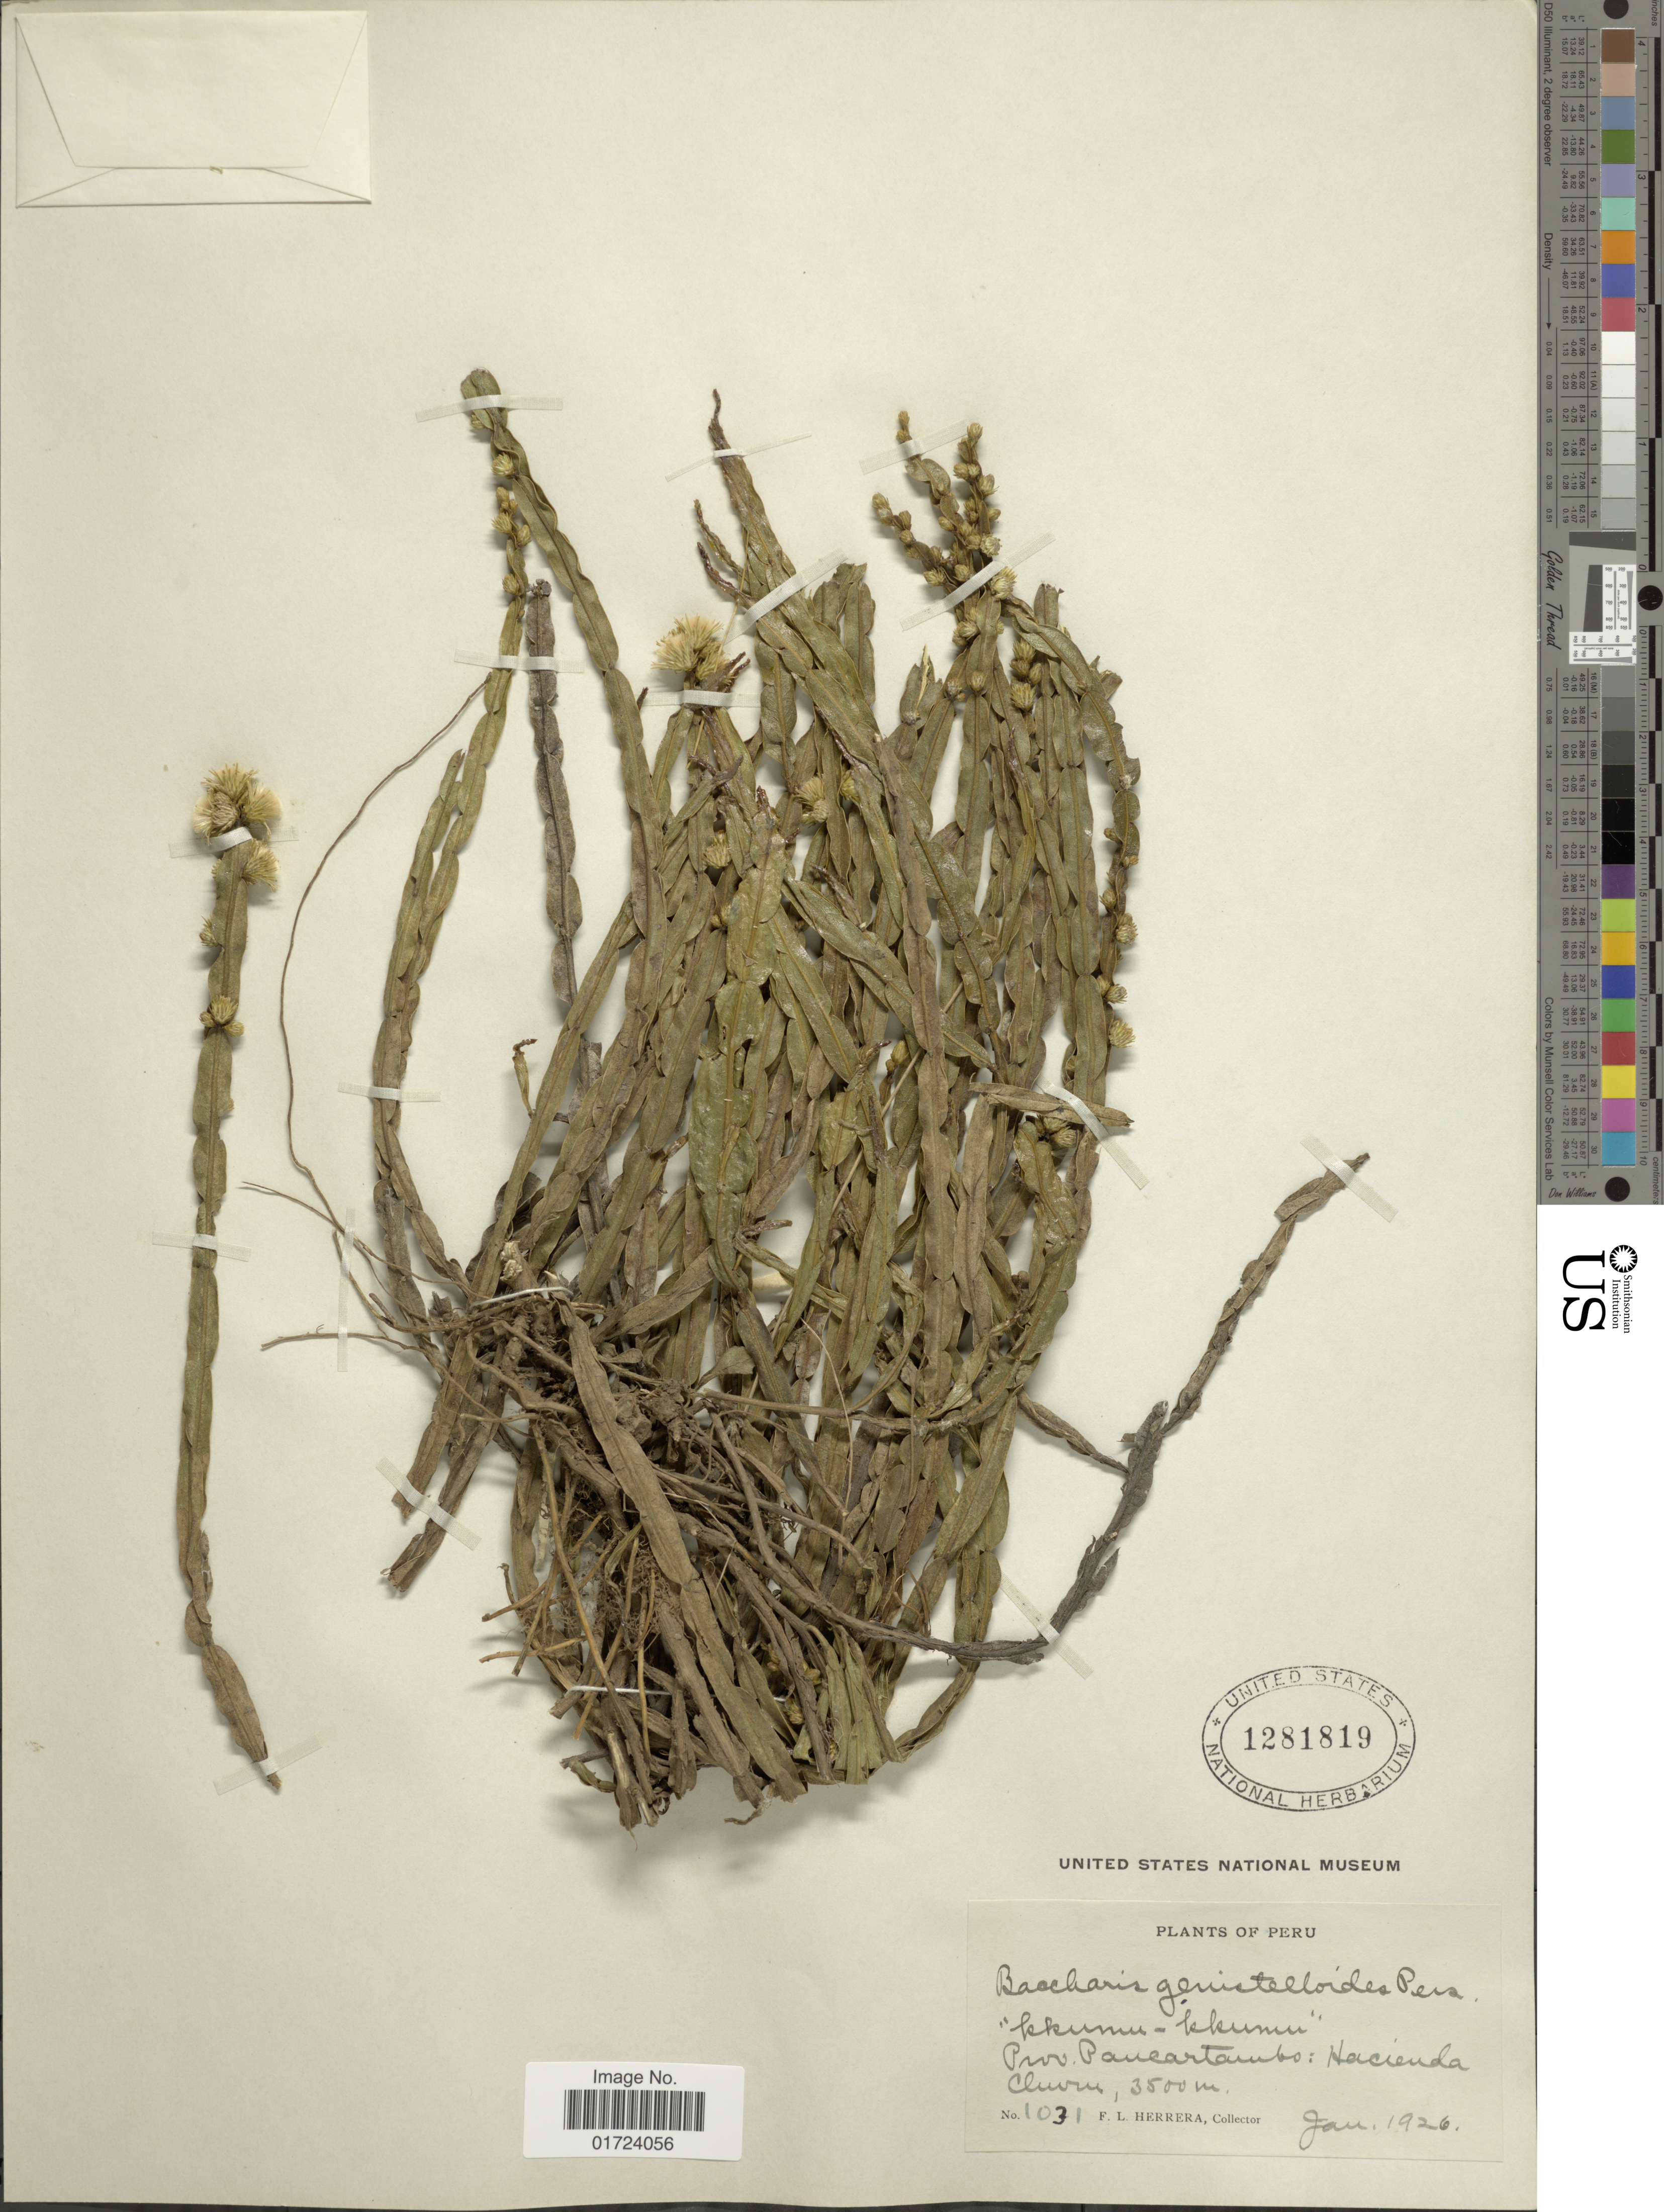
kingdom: Plantae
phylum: Tracheophyta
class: Magnoliopsida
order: Asterales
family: Asteraceae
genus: Baccharis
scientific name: Baccharis venosa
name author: (Ruiz & Pav.) Pers.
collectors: F. L. Herrera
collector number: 1031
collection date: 1926-01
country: Peru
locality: Prov.. Pancartambo: Hacienda Claro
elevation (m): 3500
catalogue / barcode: US 1281819